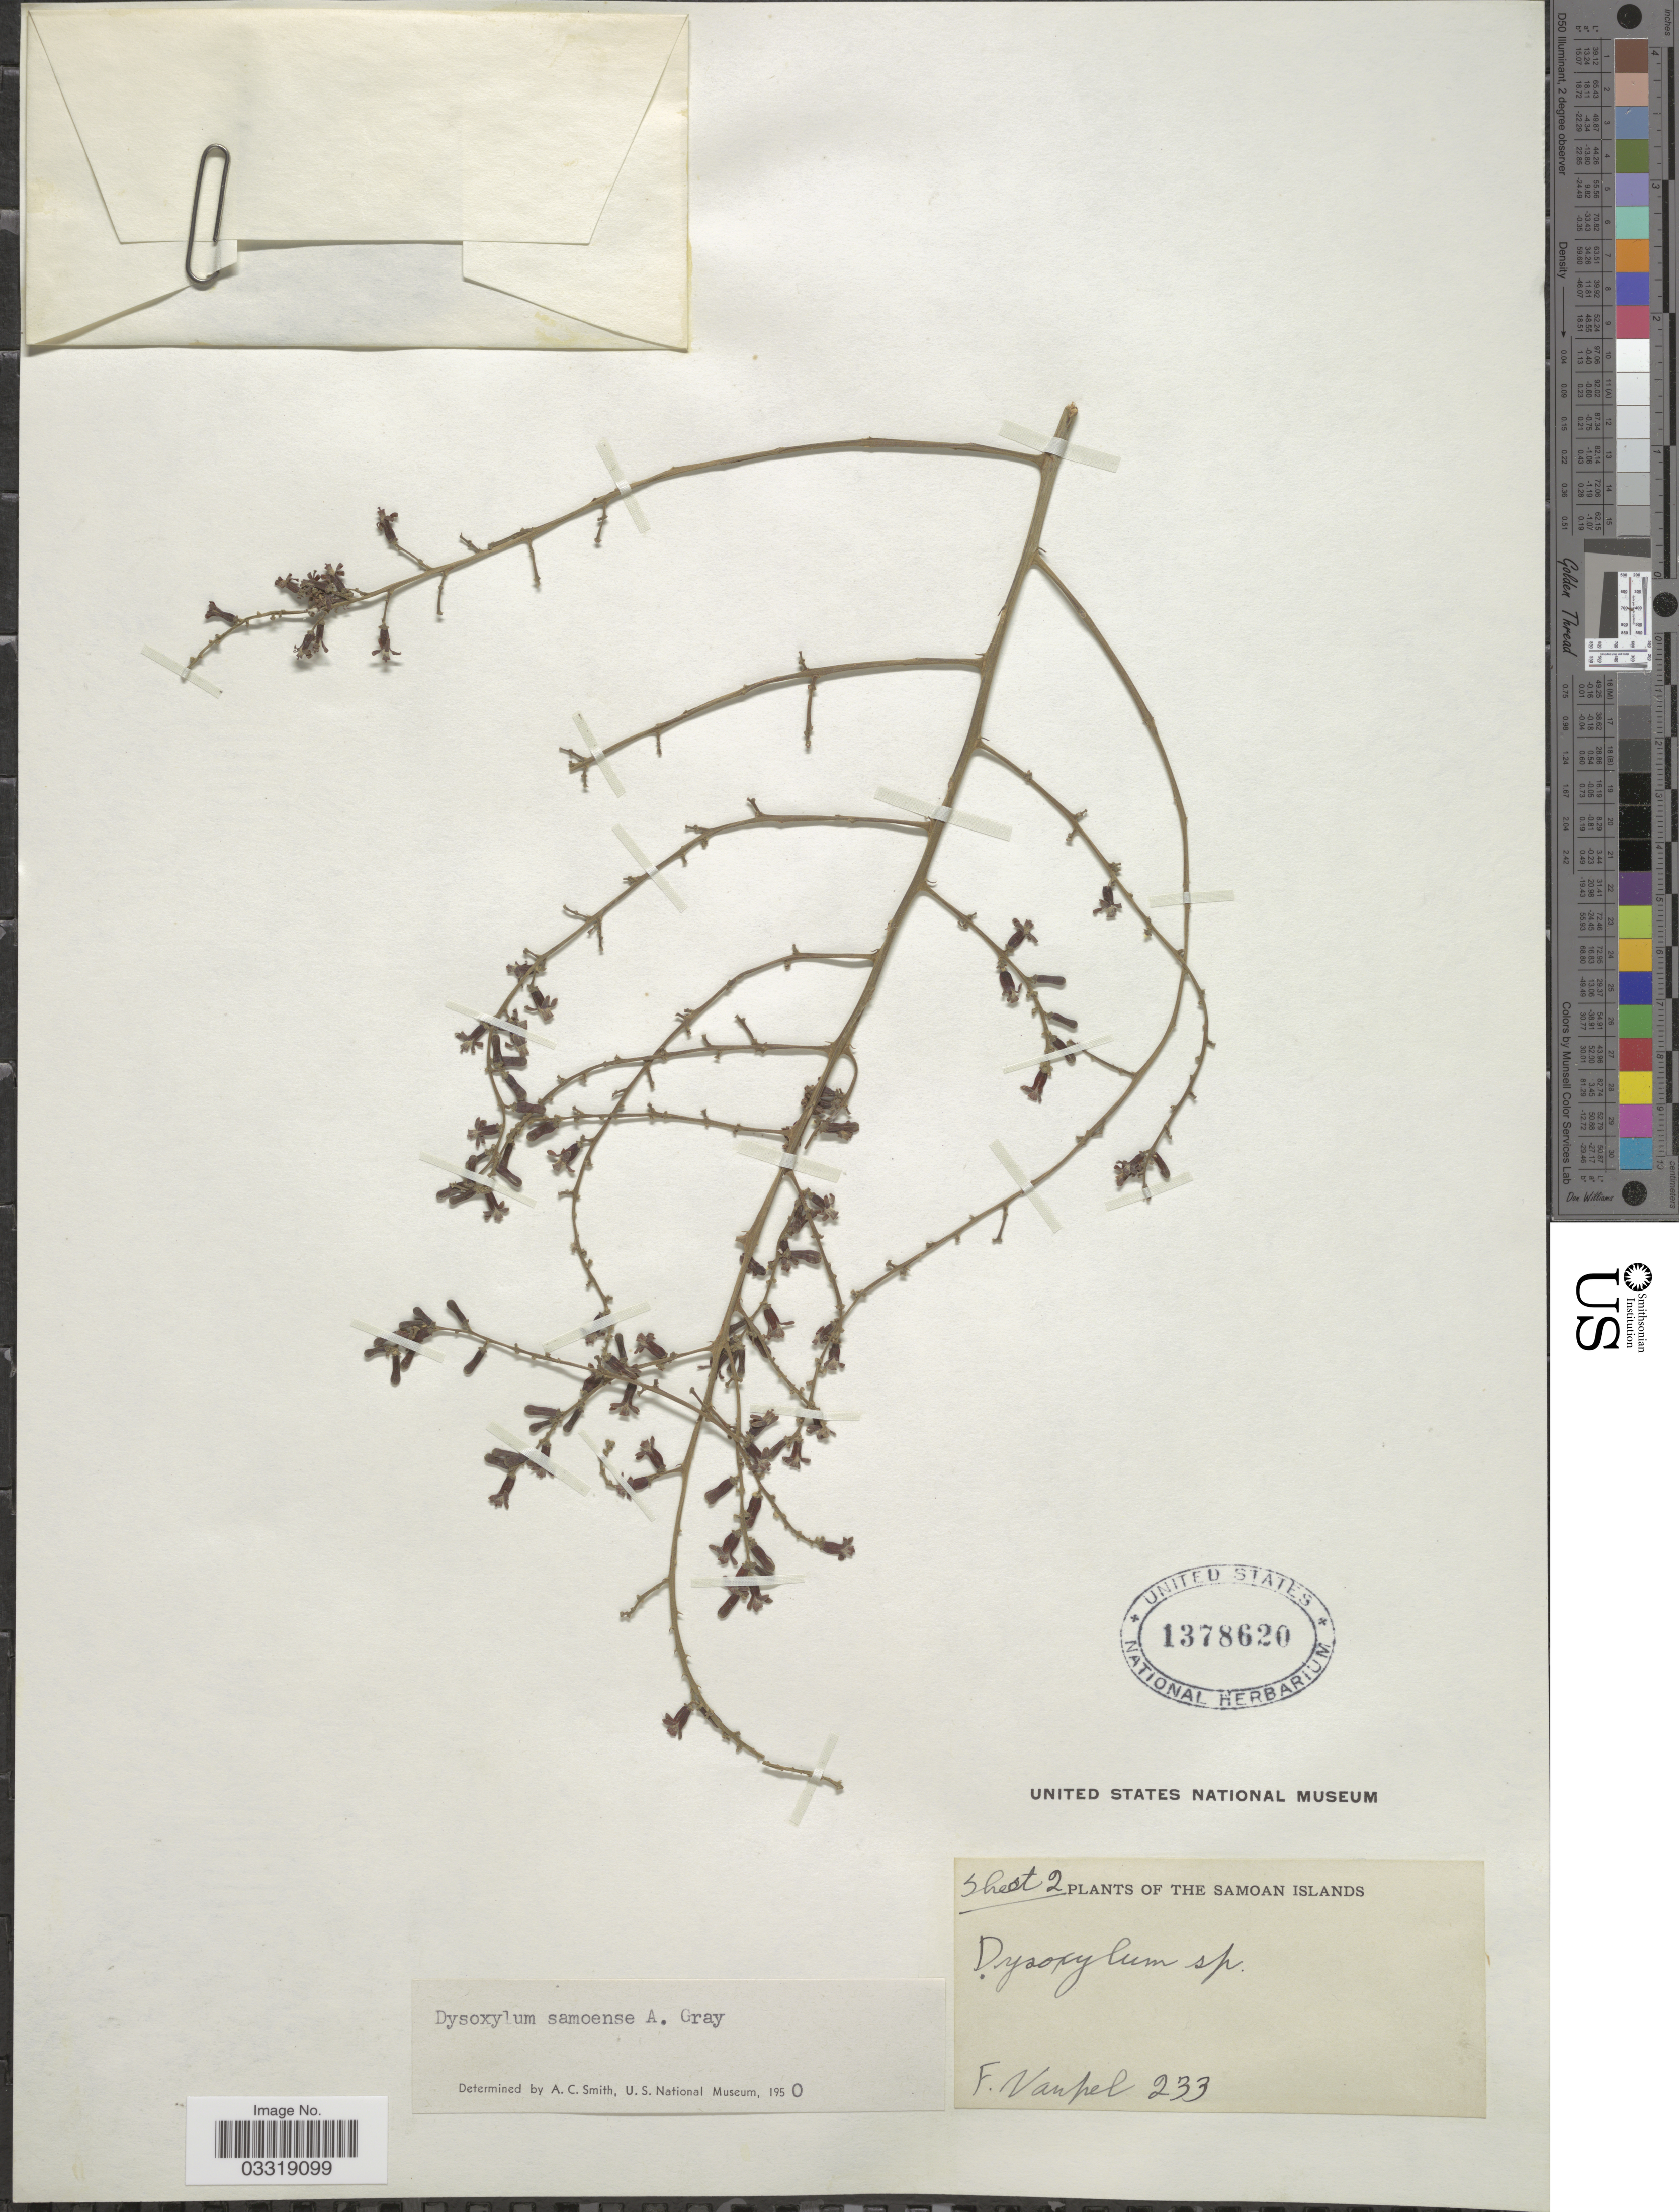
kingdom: Plantae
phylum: Tracheophyta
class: Magnoliopsida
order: Sapindales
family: Meliaceae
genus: Didymocheton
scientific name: Didymocheton alliaceus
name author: (G. Forst.) Mabb.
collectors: F. Vaupel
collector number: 233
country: Samoa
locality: The Samoan Islands.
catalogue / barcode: US 1378620